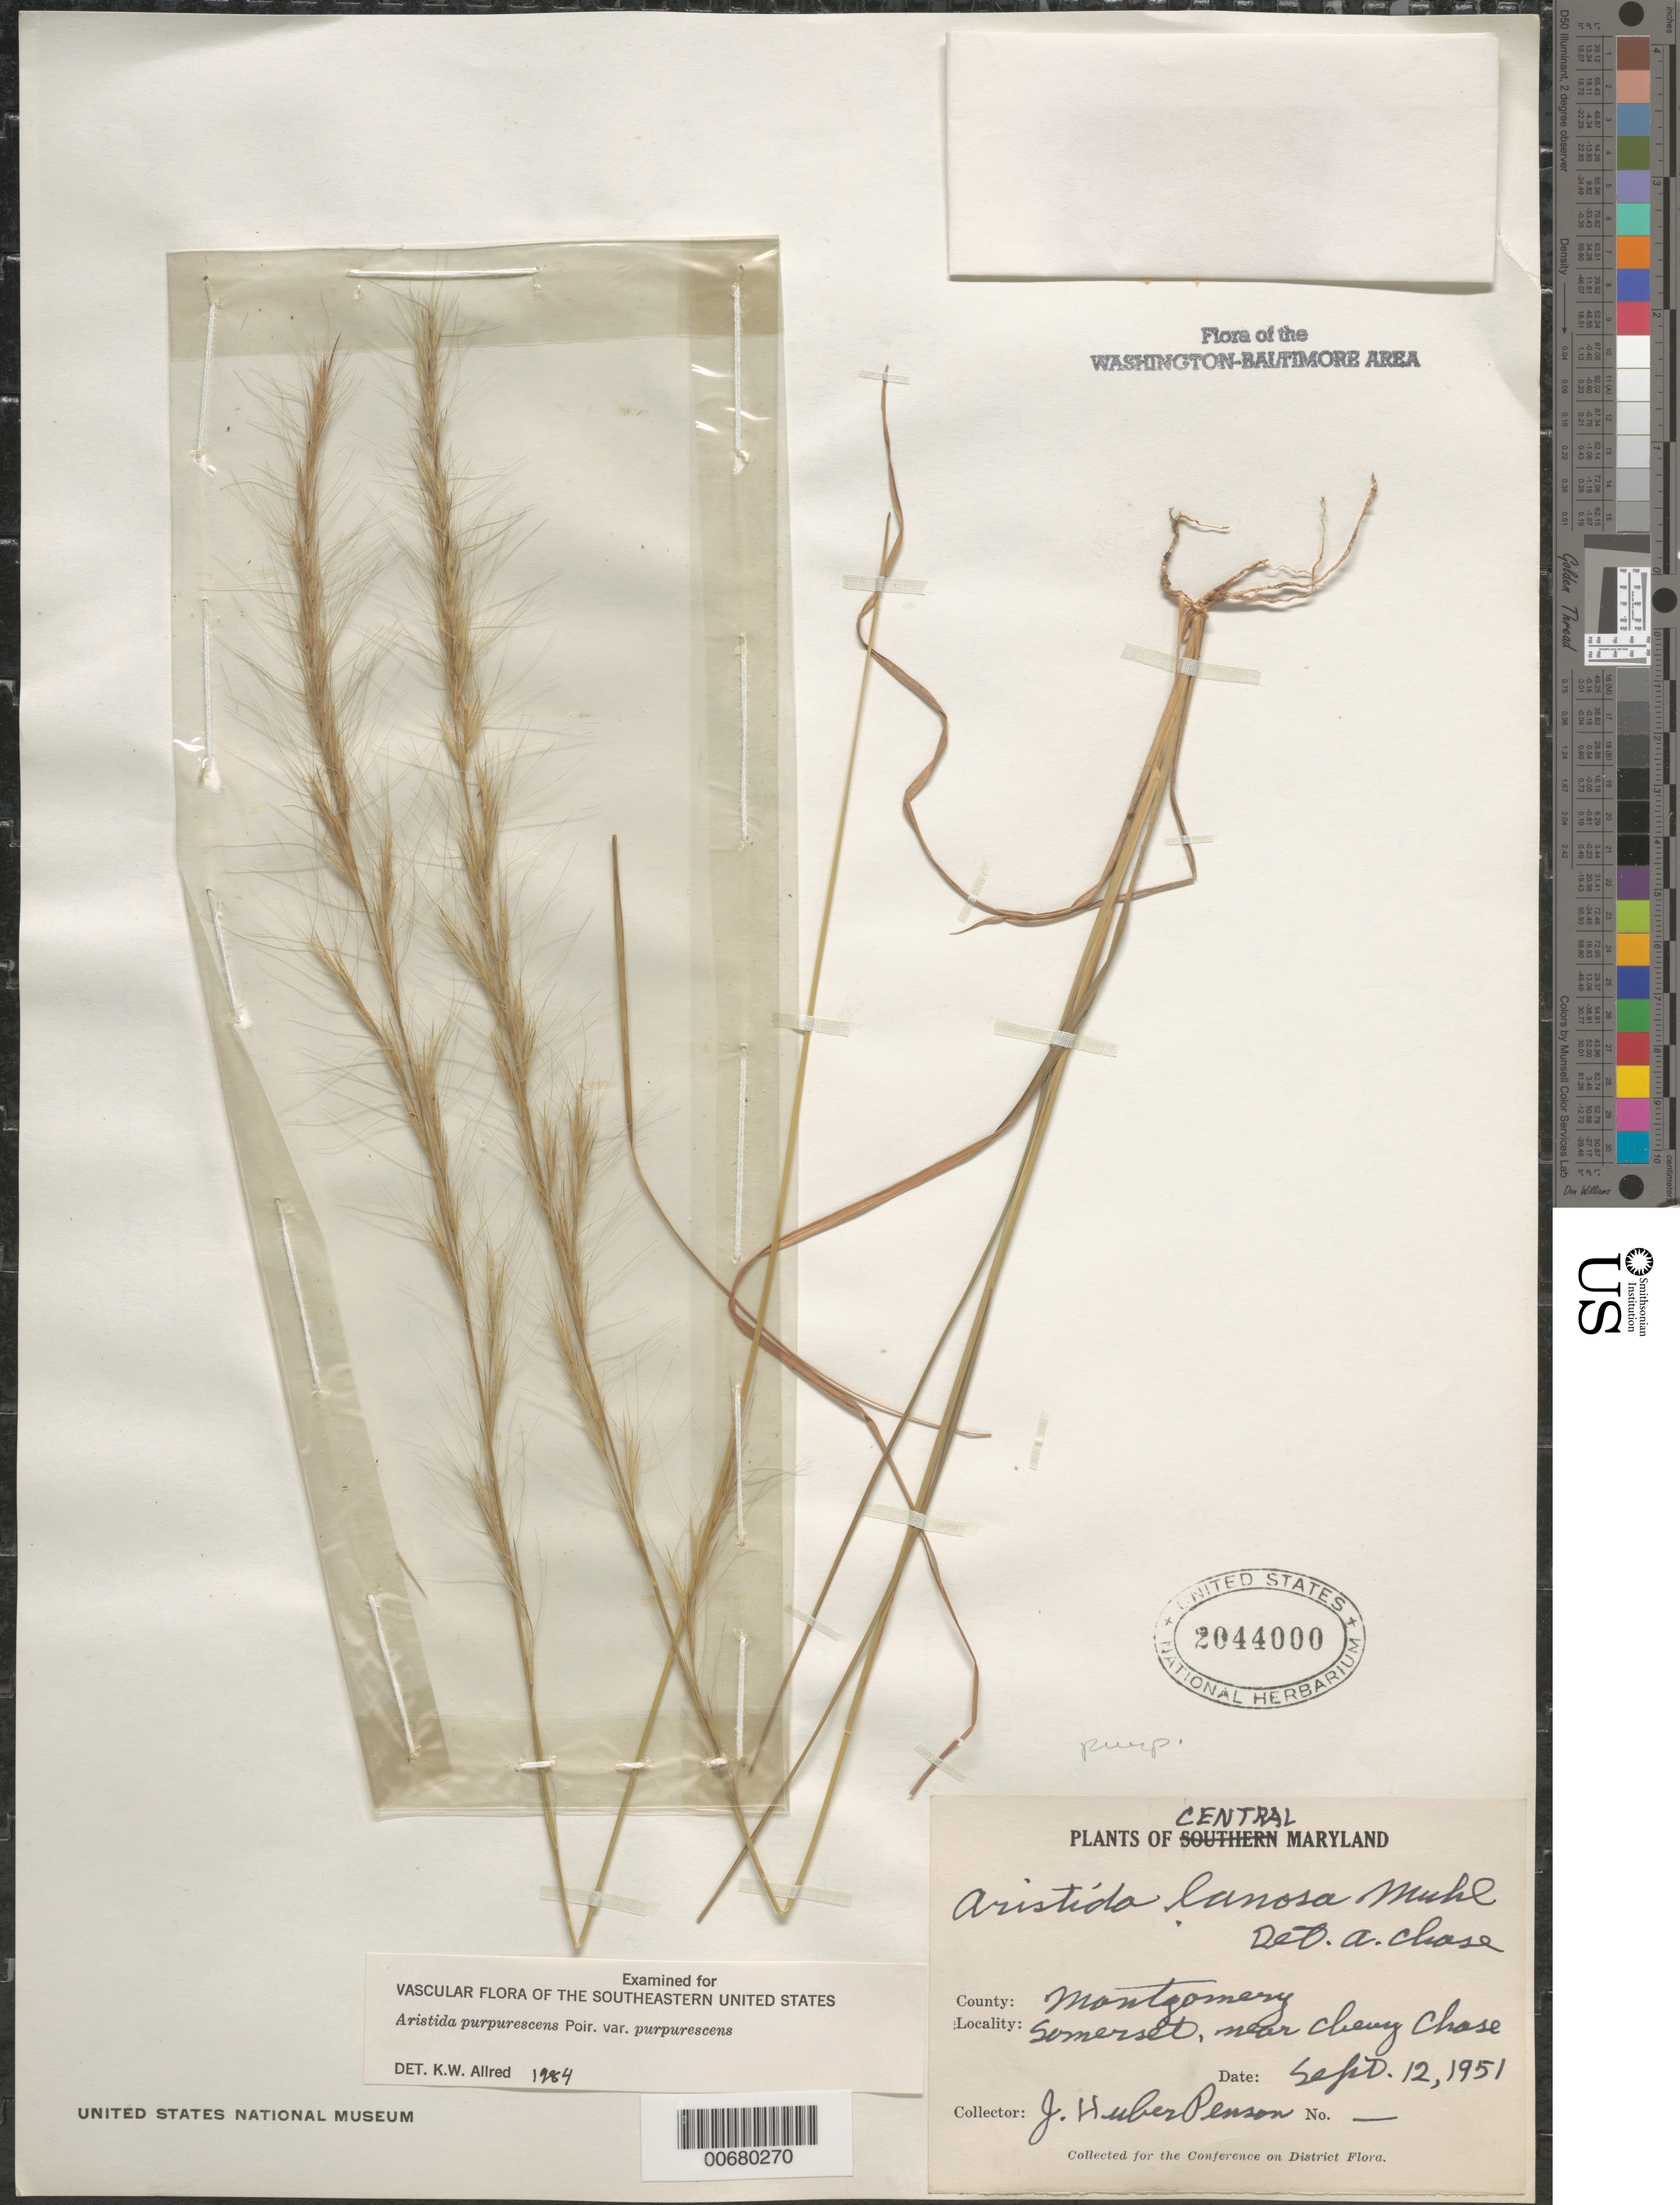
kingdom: Plantae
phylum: Tracheophyta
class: Liliopsida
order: Poales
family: Poaceae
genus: Aristida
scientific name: Aristida purpurascens var. purpurescens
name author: Poir.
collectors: J. Penson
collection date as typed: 12 Sep 1951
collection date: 1951-09-12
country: United States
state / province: Maryland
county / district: Montgomery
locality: Somerset, near Chevy Chase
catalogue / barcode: US 2044000